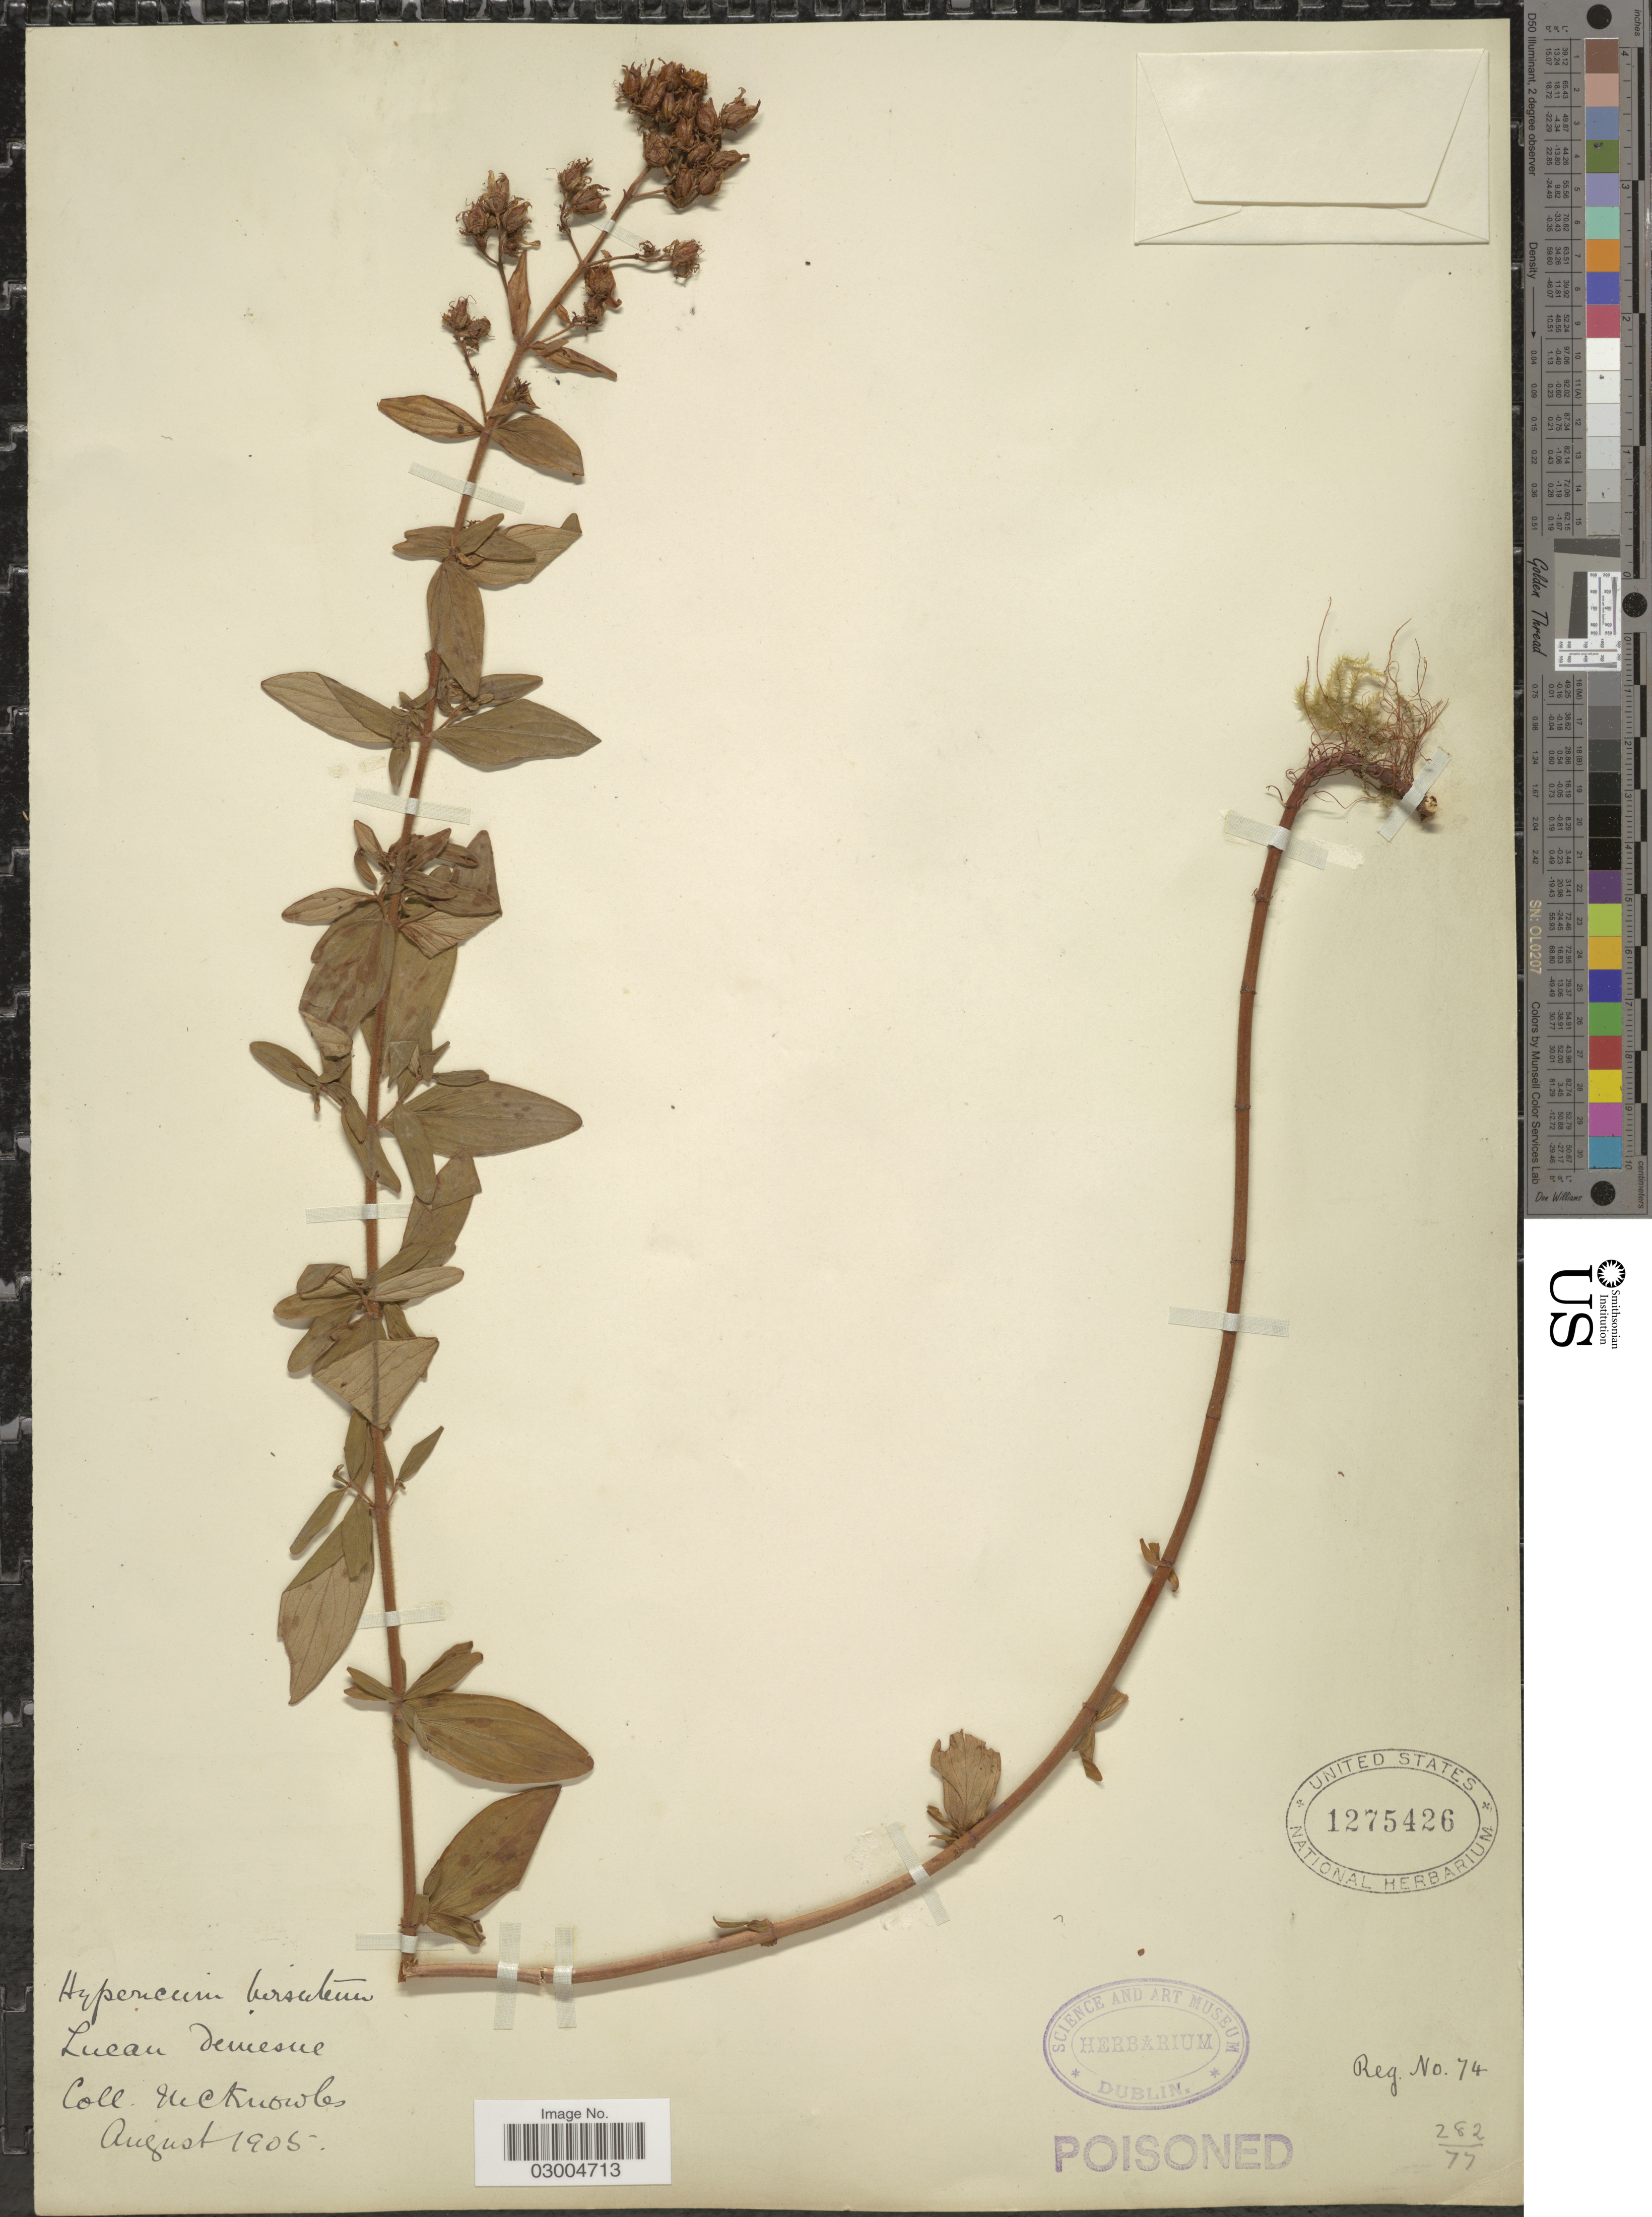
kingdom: Plantae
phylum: Tracheophyta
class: Magnoliopsida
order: Malpighiales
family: Hypericaceae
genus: Hypericum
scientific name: Hypericum hirsutum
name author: L.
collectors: -. Mcknowles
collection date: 1905-08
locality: Lueau demesue. [interpreted]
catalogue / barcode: US 1275426